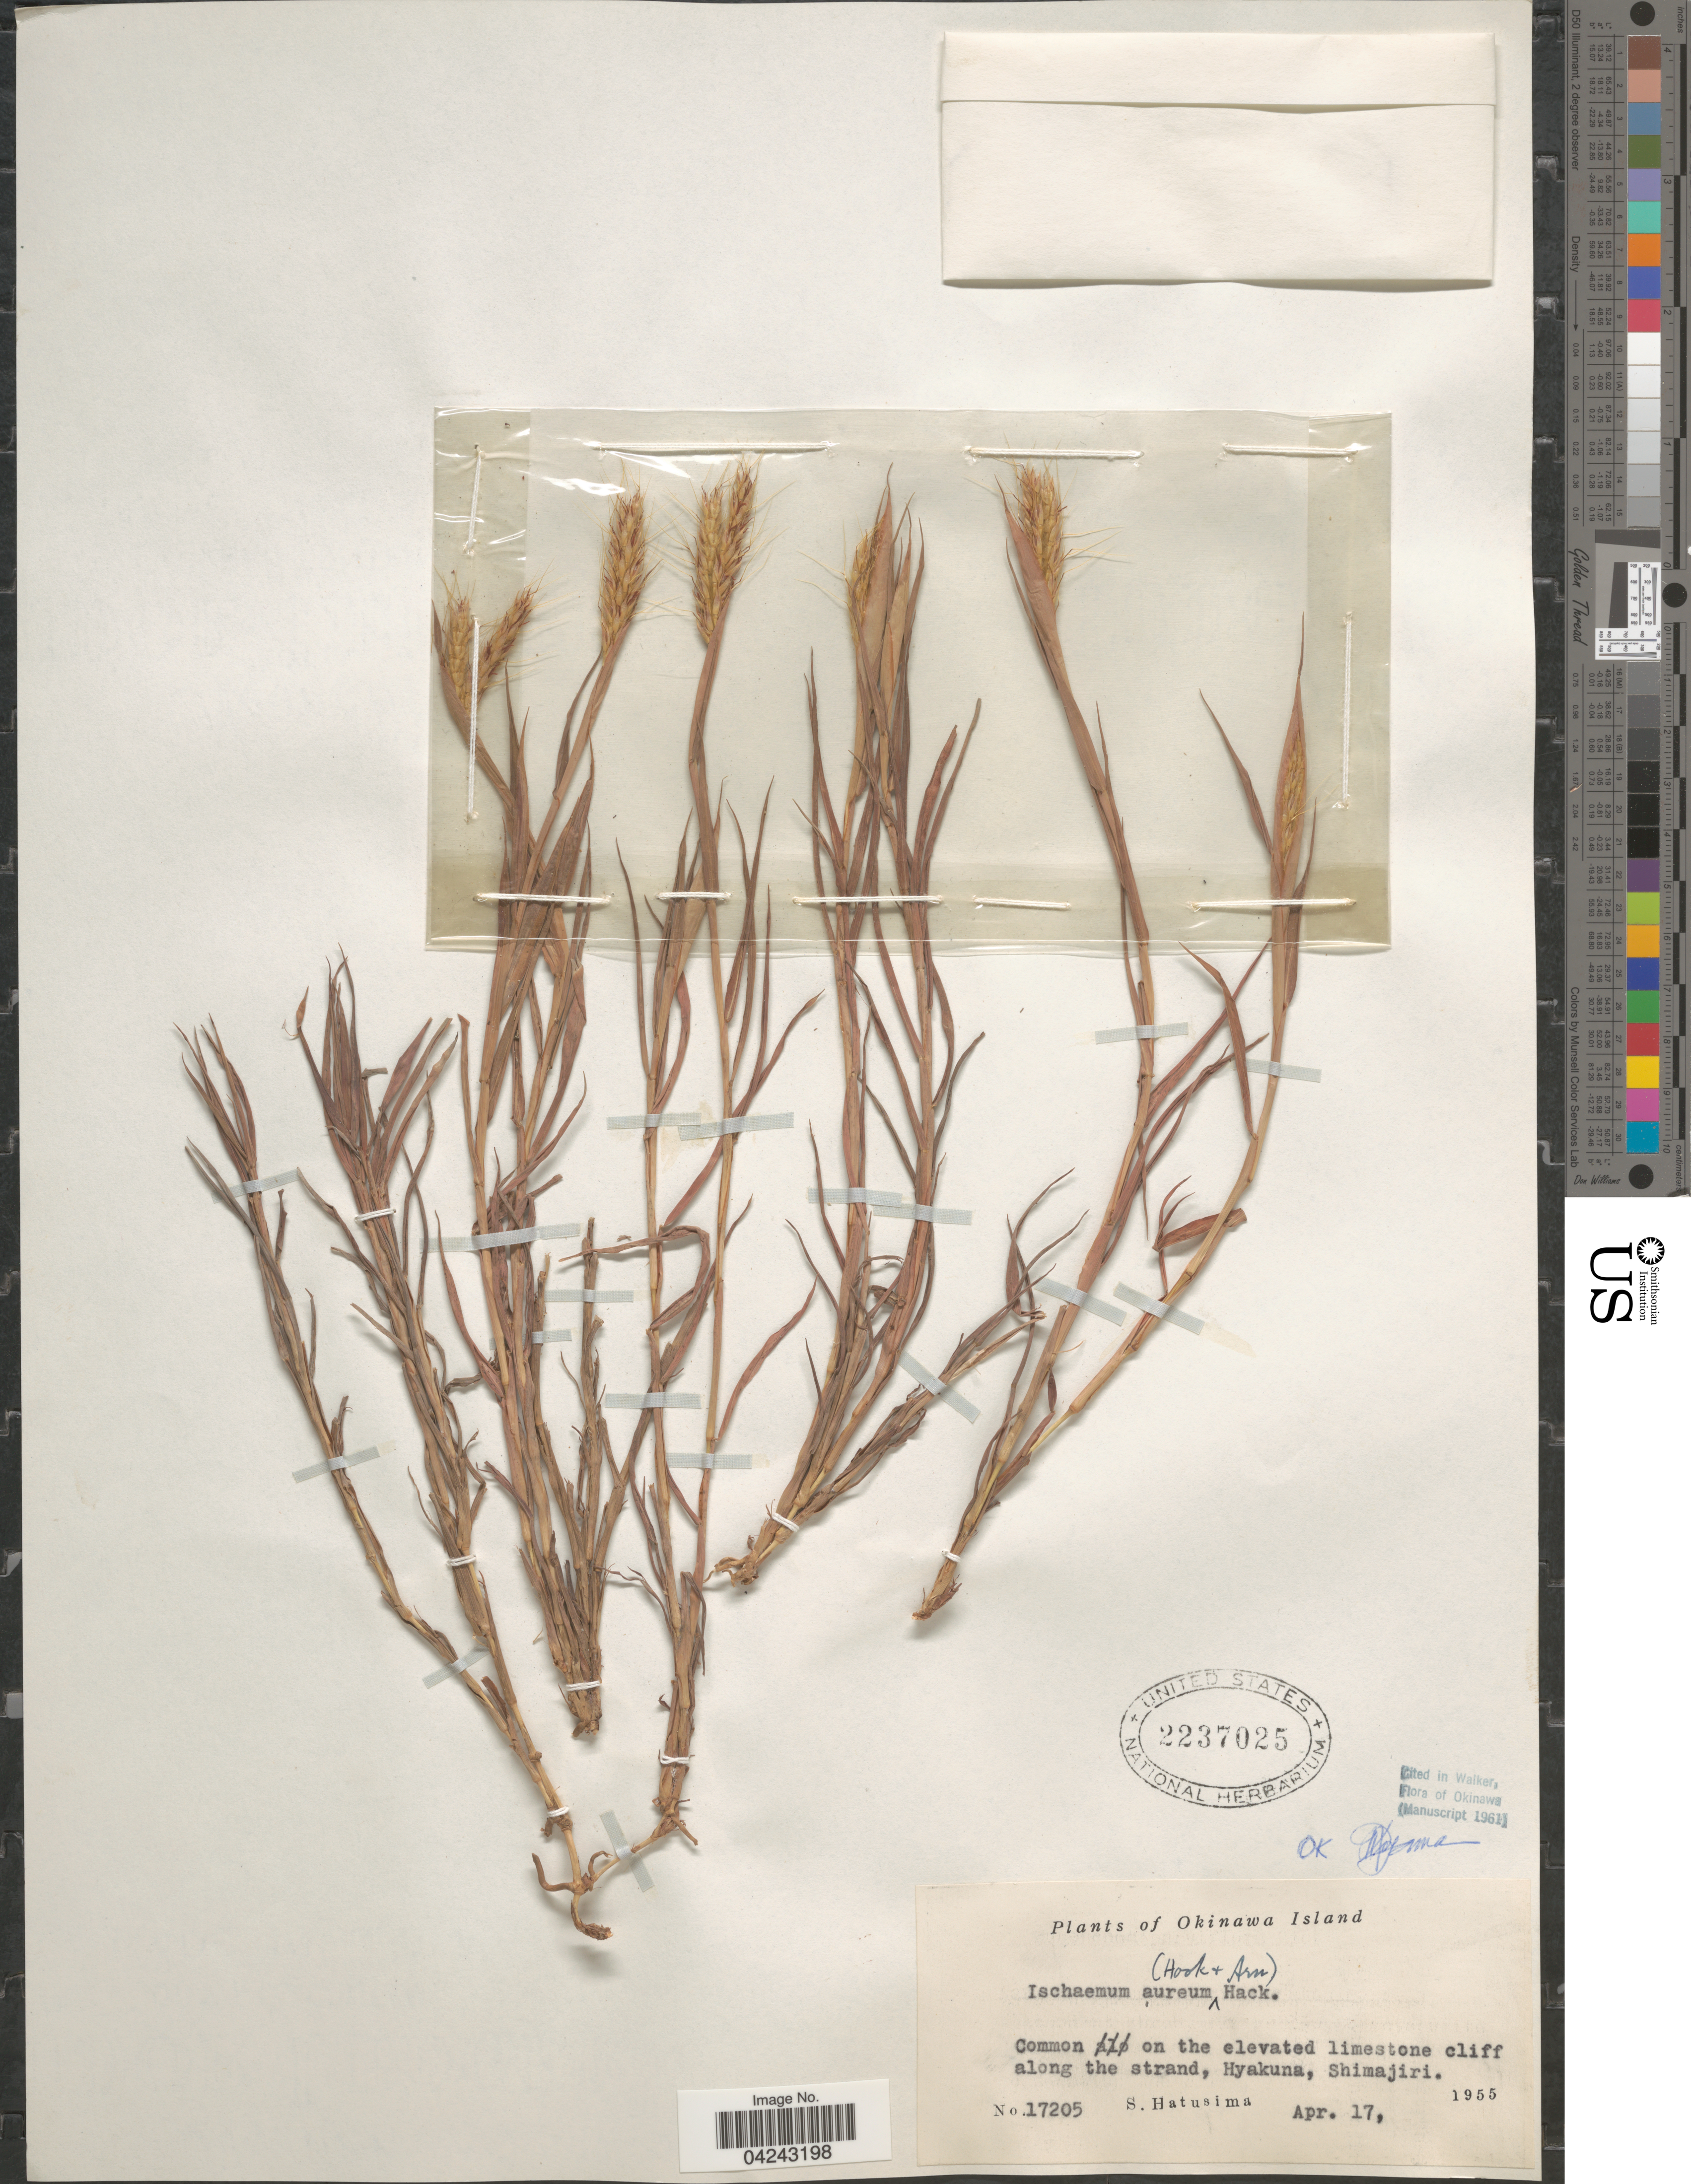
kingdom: Plantae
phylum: Tracheophyta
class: Liliopsida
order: Poales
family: Poaceae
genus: Ischaemum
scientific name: Ischaemum australe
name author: R. Br.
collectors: S. Hatusima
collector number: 17205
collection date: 1955-04-17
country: Japan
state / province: Okinawa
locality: Okinawa Island. Common on the elevated limestone cliff along the strand, Hyakuna, Shimajiri.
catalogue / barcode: US 2237025